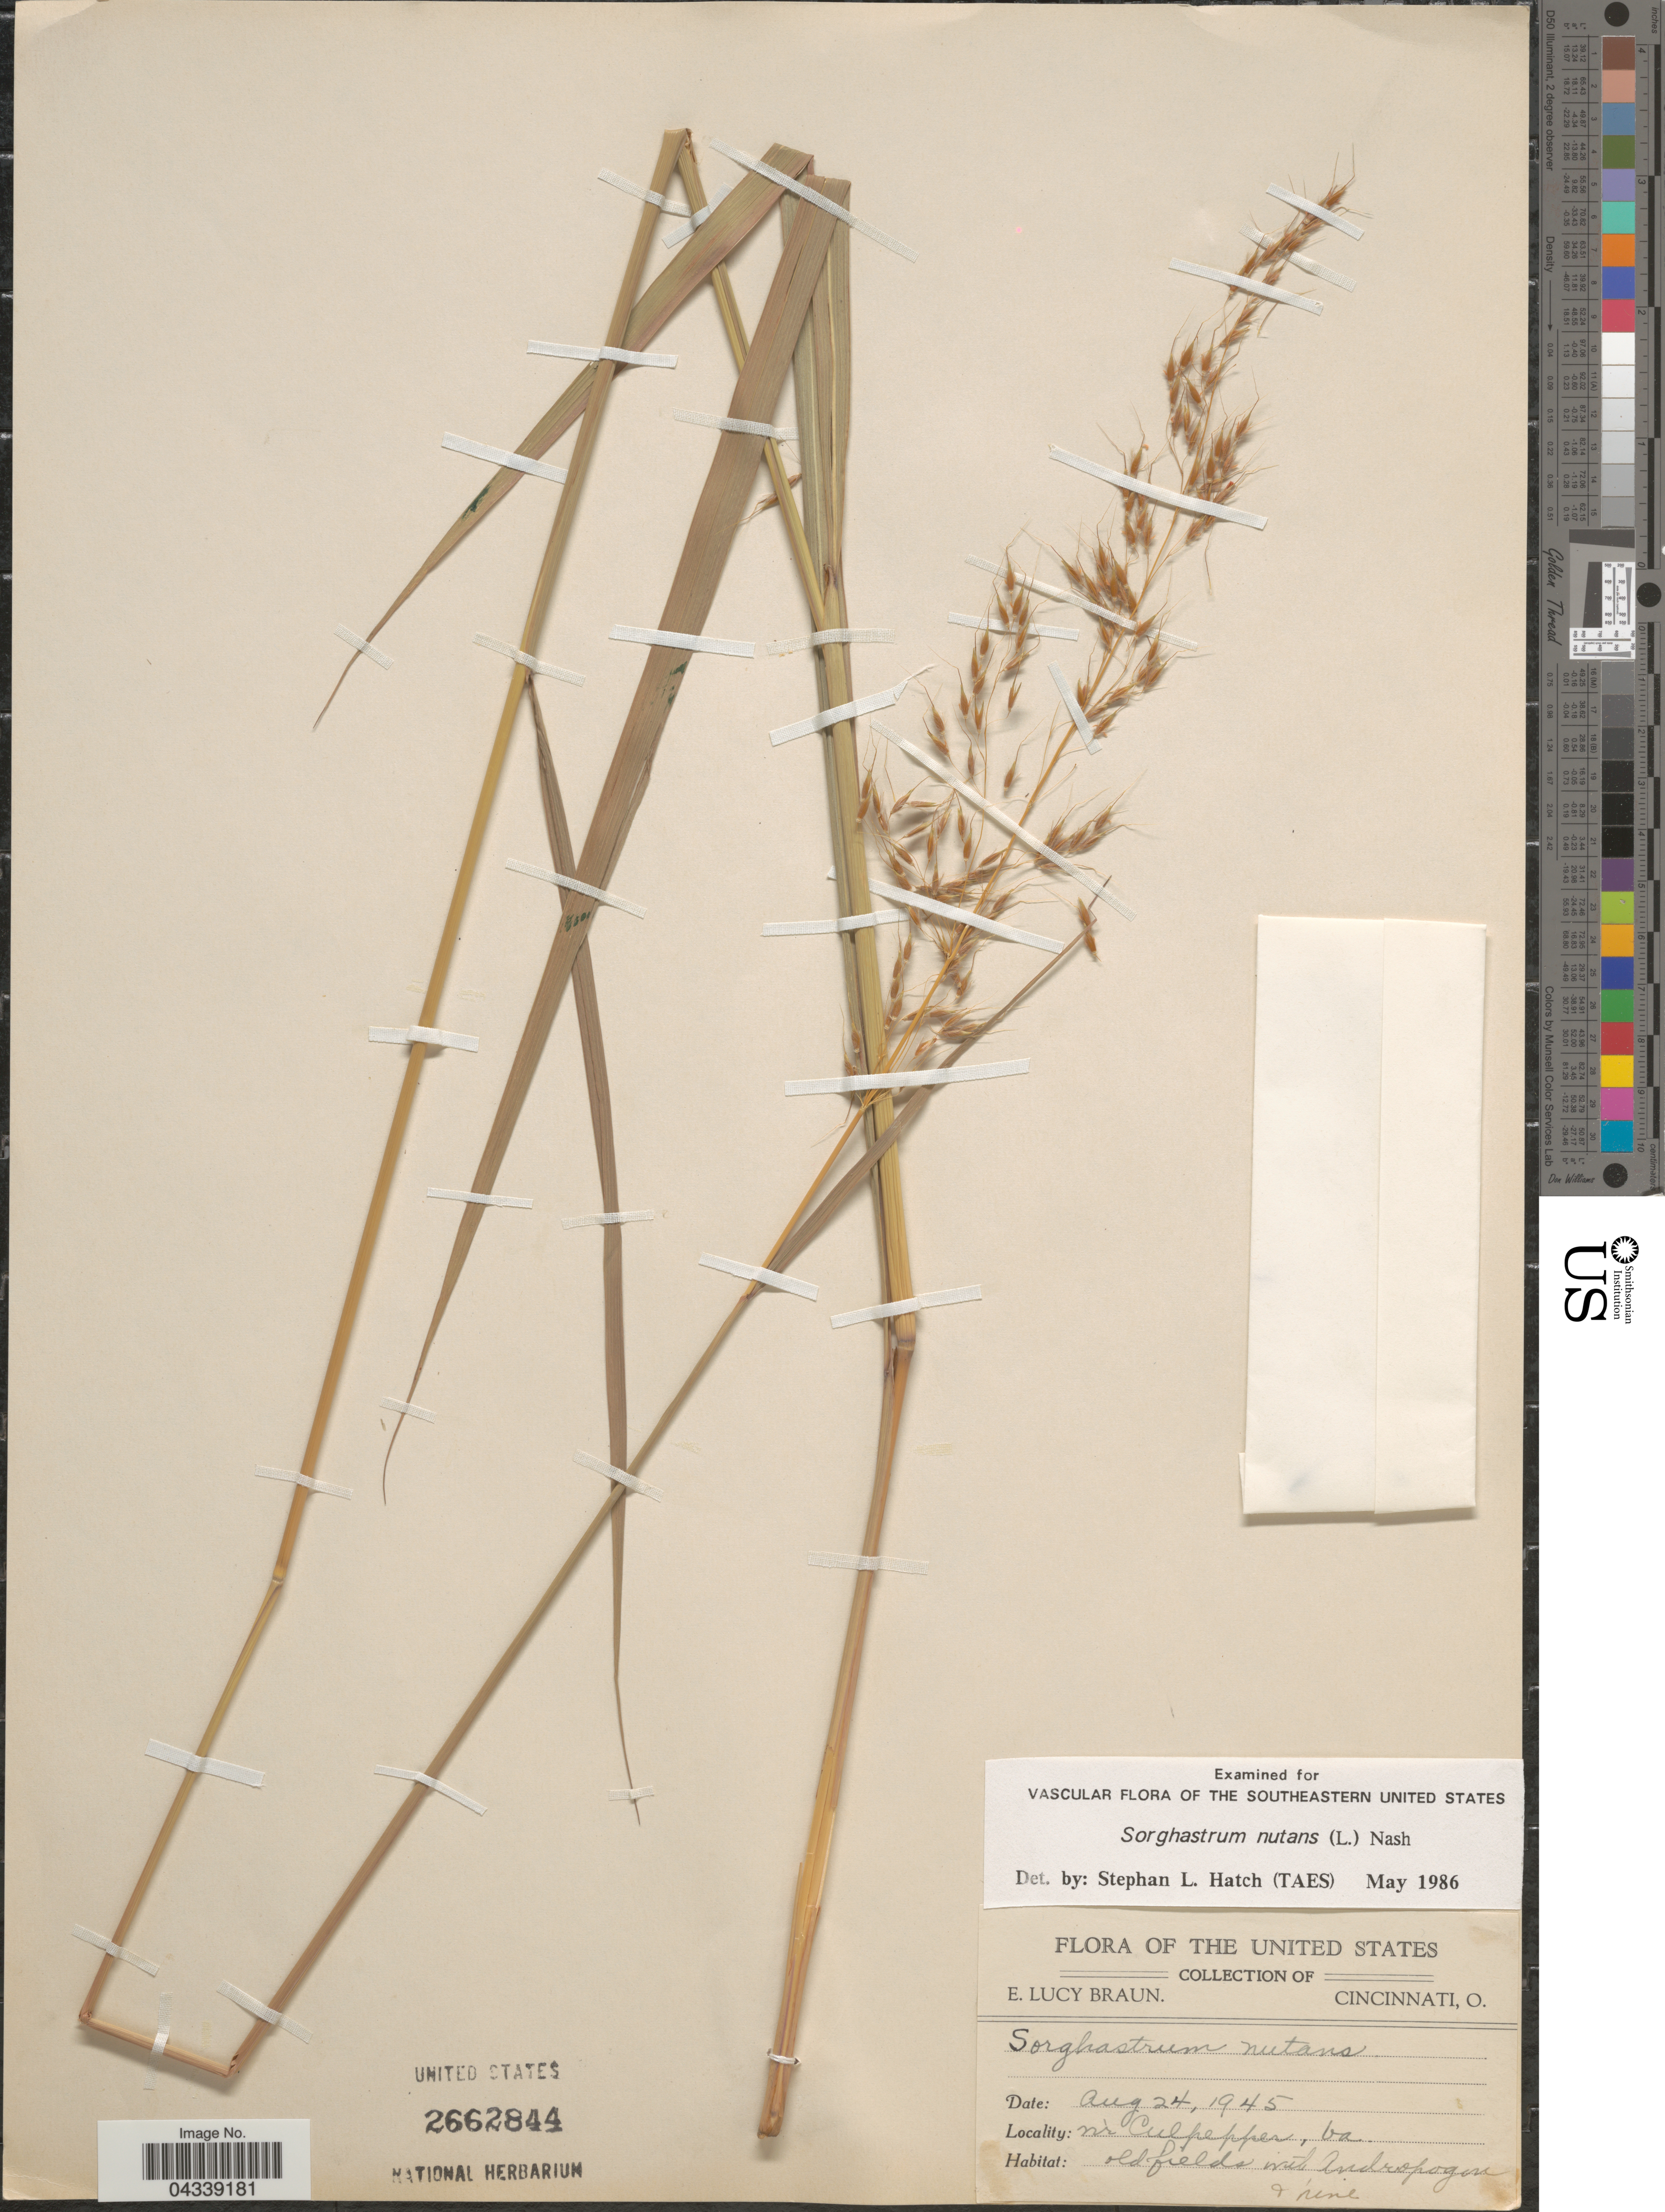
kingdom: Plantae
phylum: Tracheophyta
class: Liliopsida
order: Poales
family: Poaceae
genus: Sorghastrum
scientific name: Sorghastrum nutans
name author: (L.) Nash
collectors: E. L. Braun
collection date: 1945-08-24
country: United States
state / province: Virginia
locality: Nr Culpepper.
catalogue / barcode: US 2662844